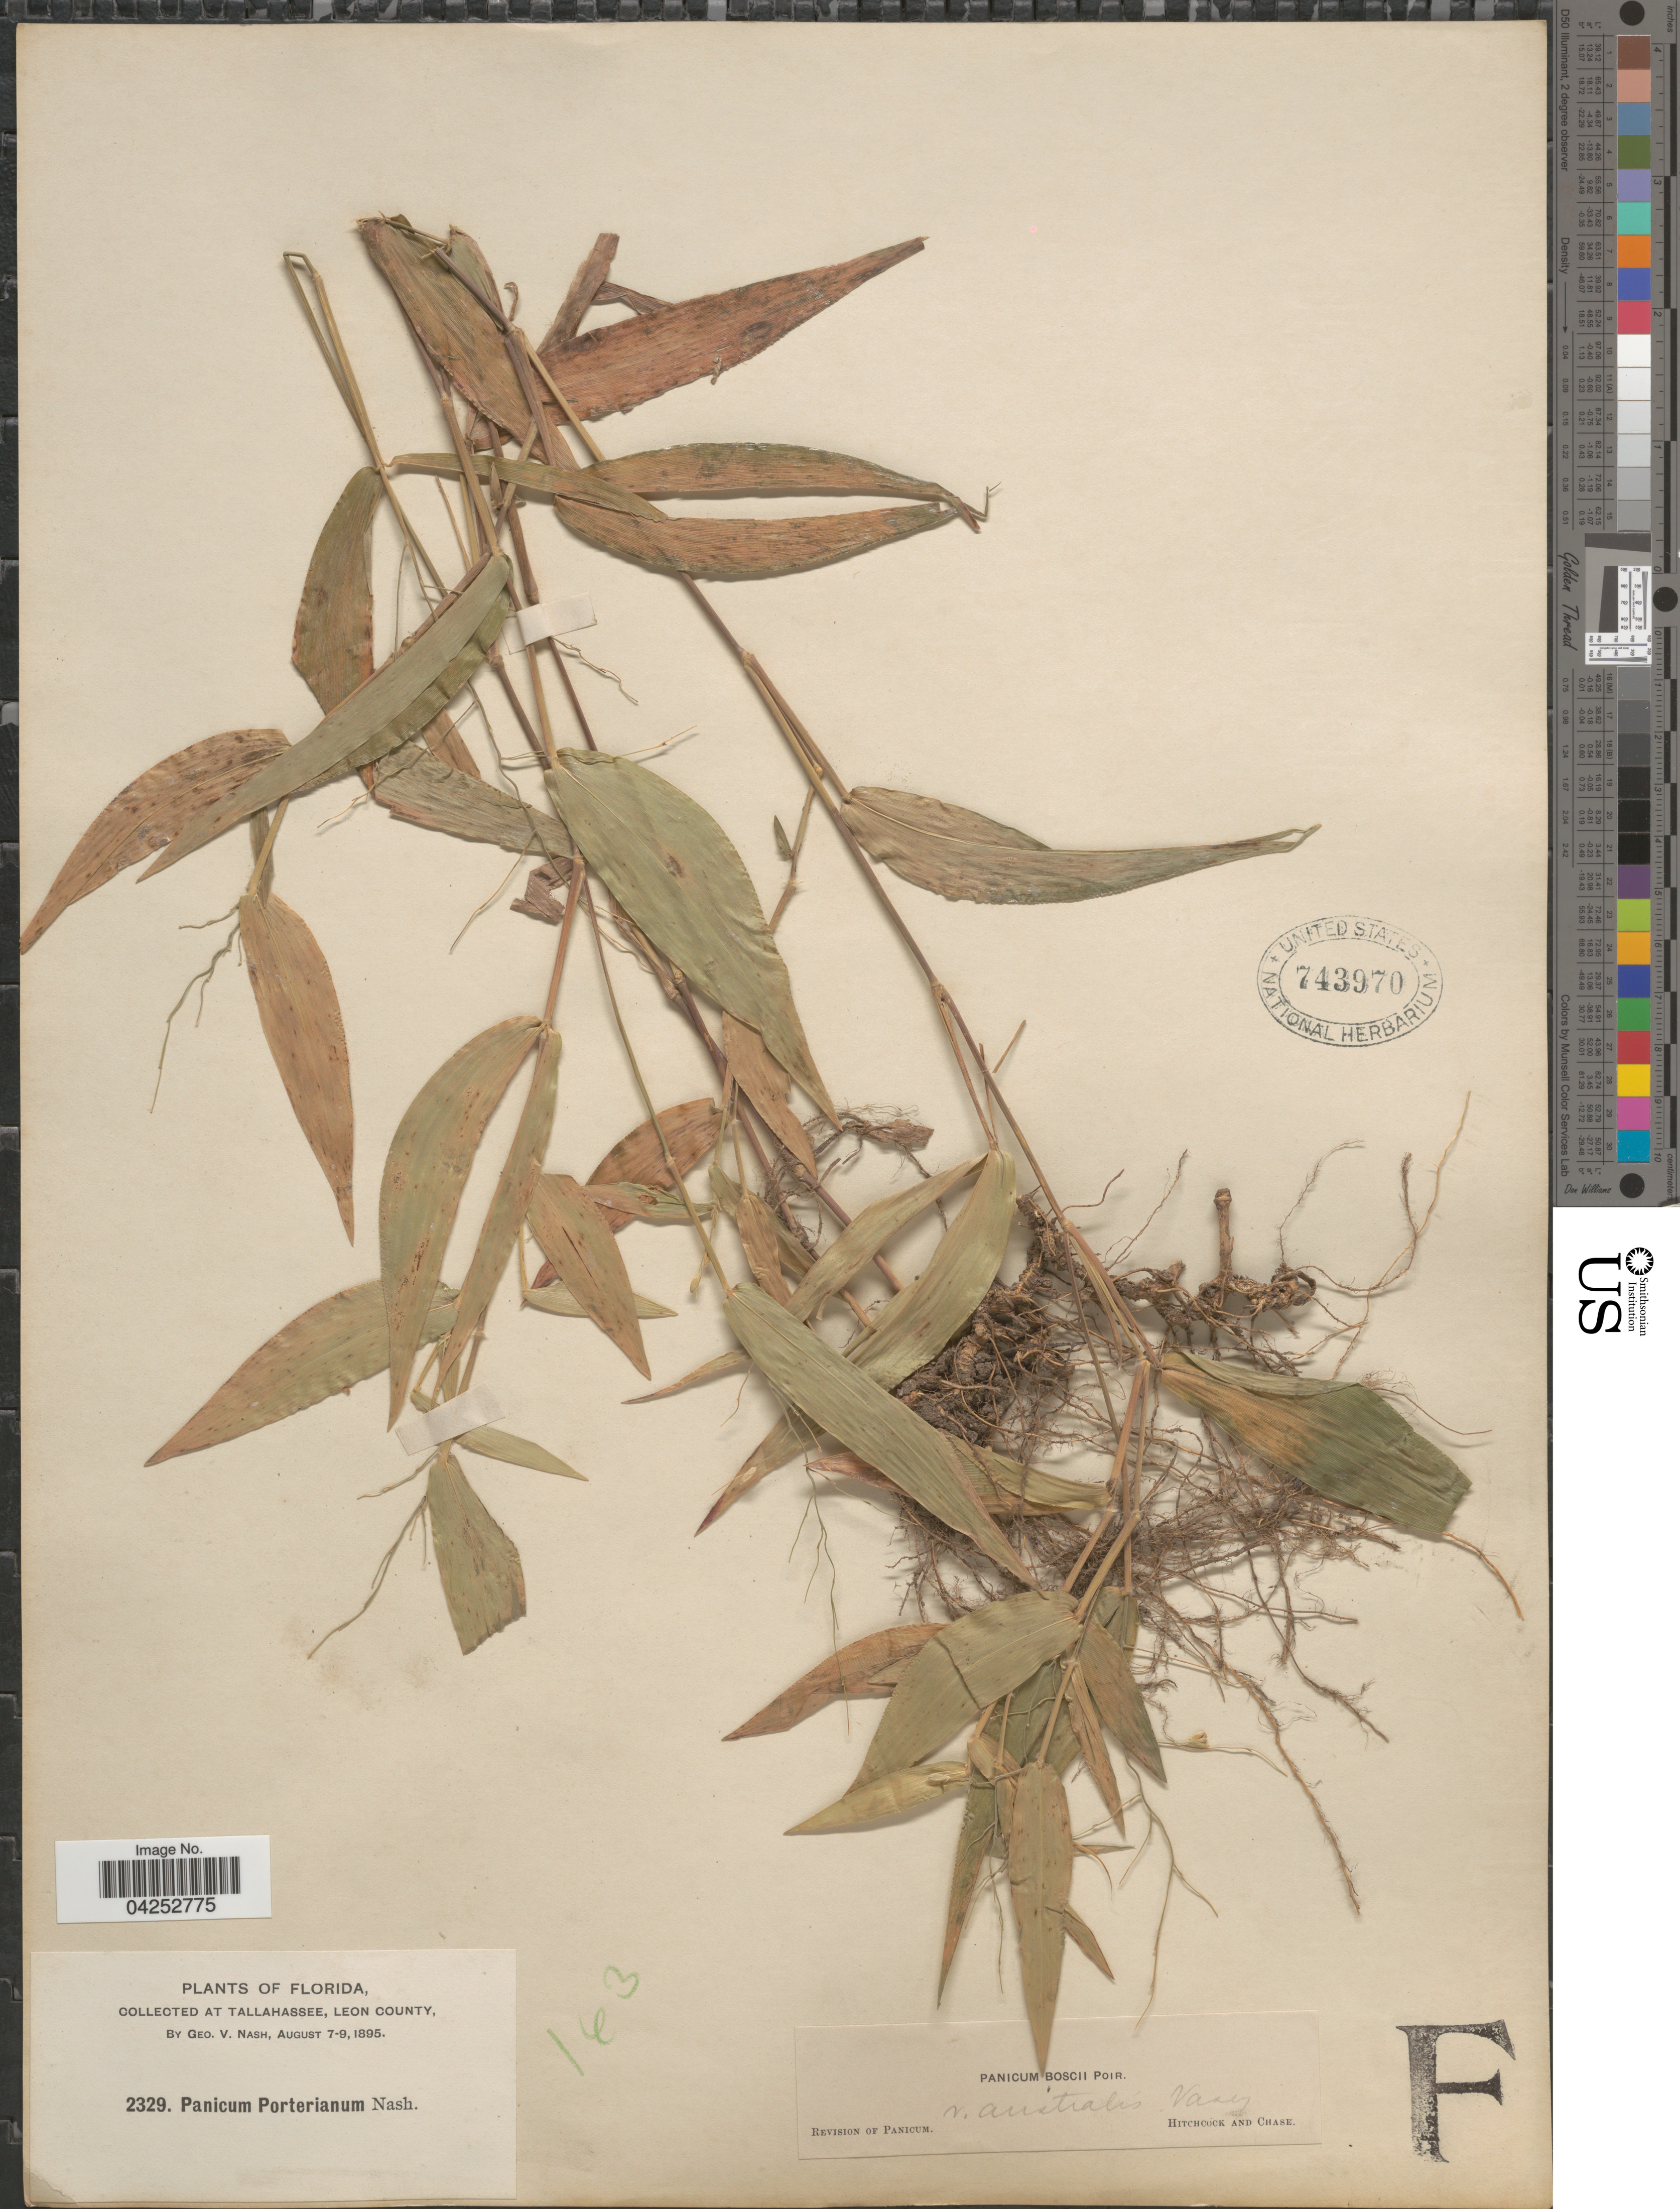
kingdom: Plantae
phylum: Tracheophyta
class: Liliopsida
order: Poales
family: Poaceae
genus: Dichanthelium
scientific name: Dichanthelium boscii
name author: (Poir.) Gould & C.A. Clark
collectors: G. V. Nash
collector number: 2329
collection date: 1895-08-07/1895-08-09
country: United States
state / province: Florida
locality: At Tallahassee, Leon County.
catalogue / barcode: US 743970